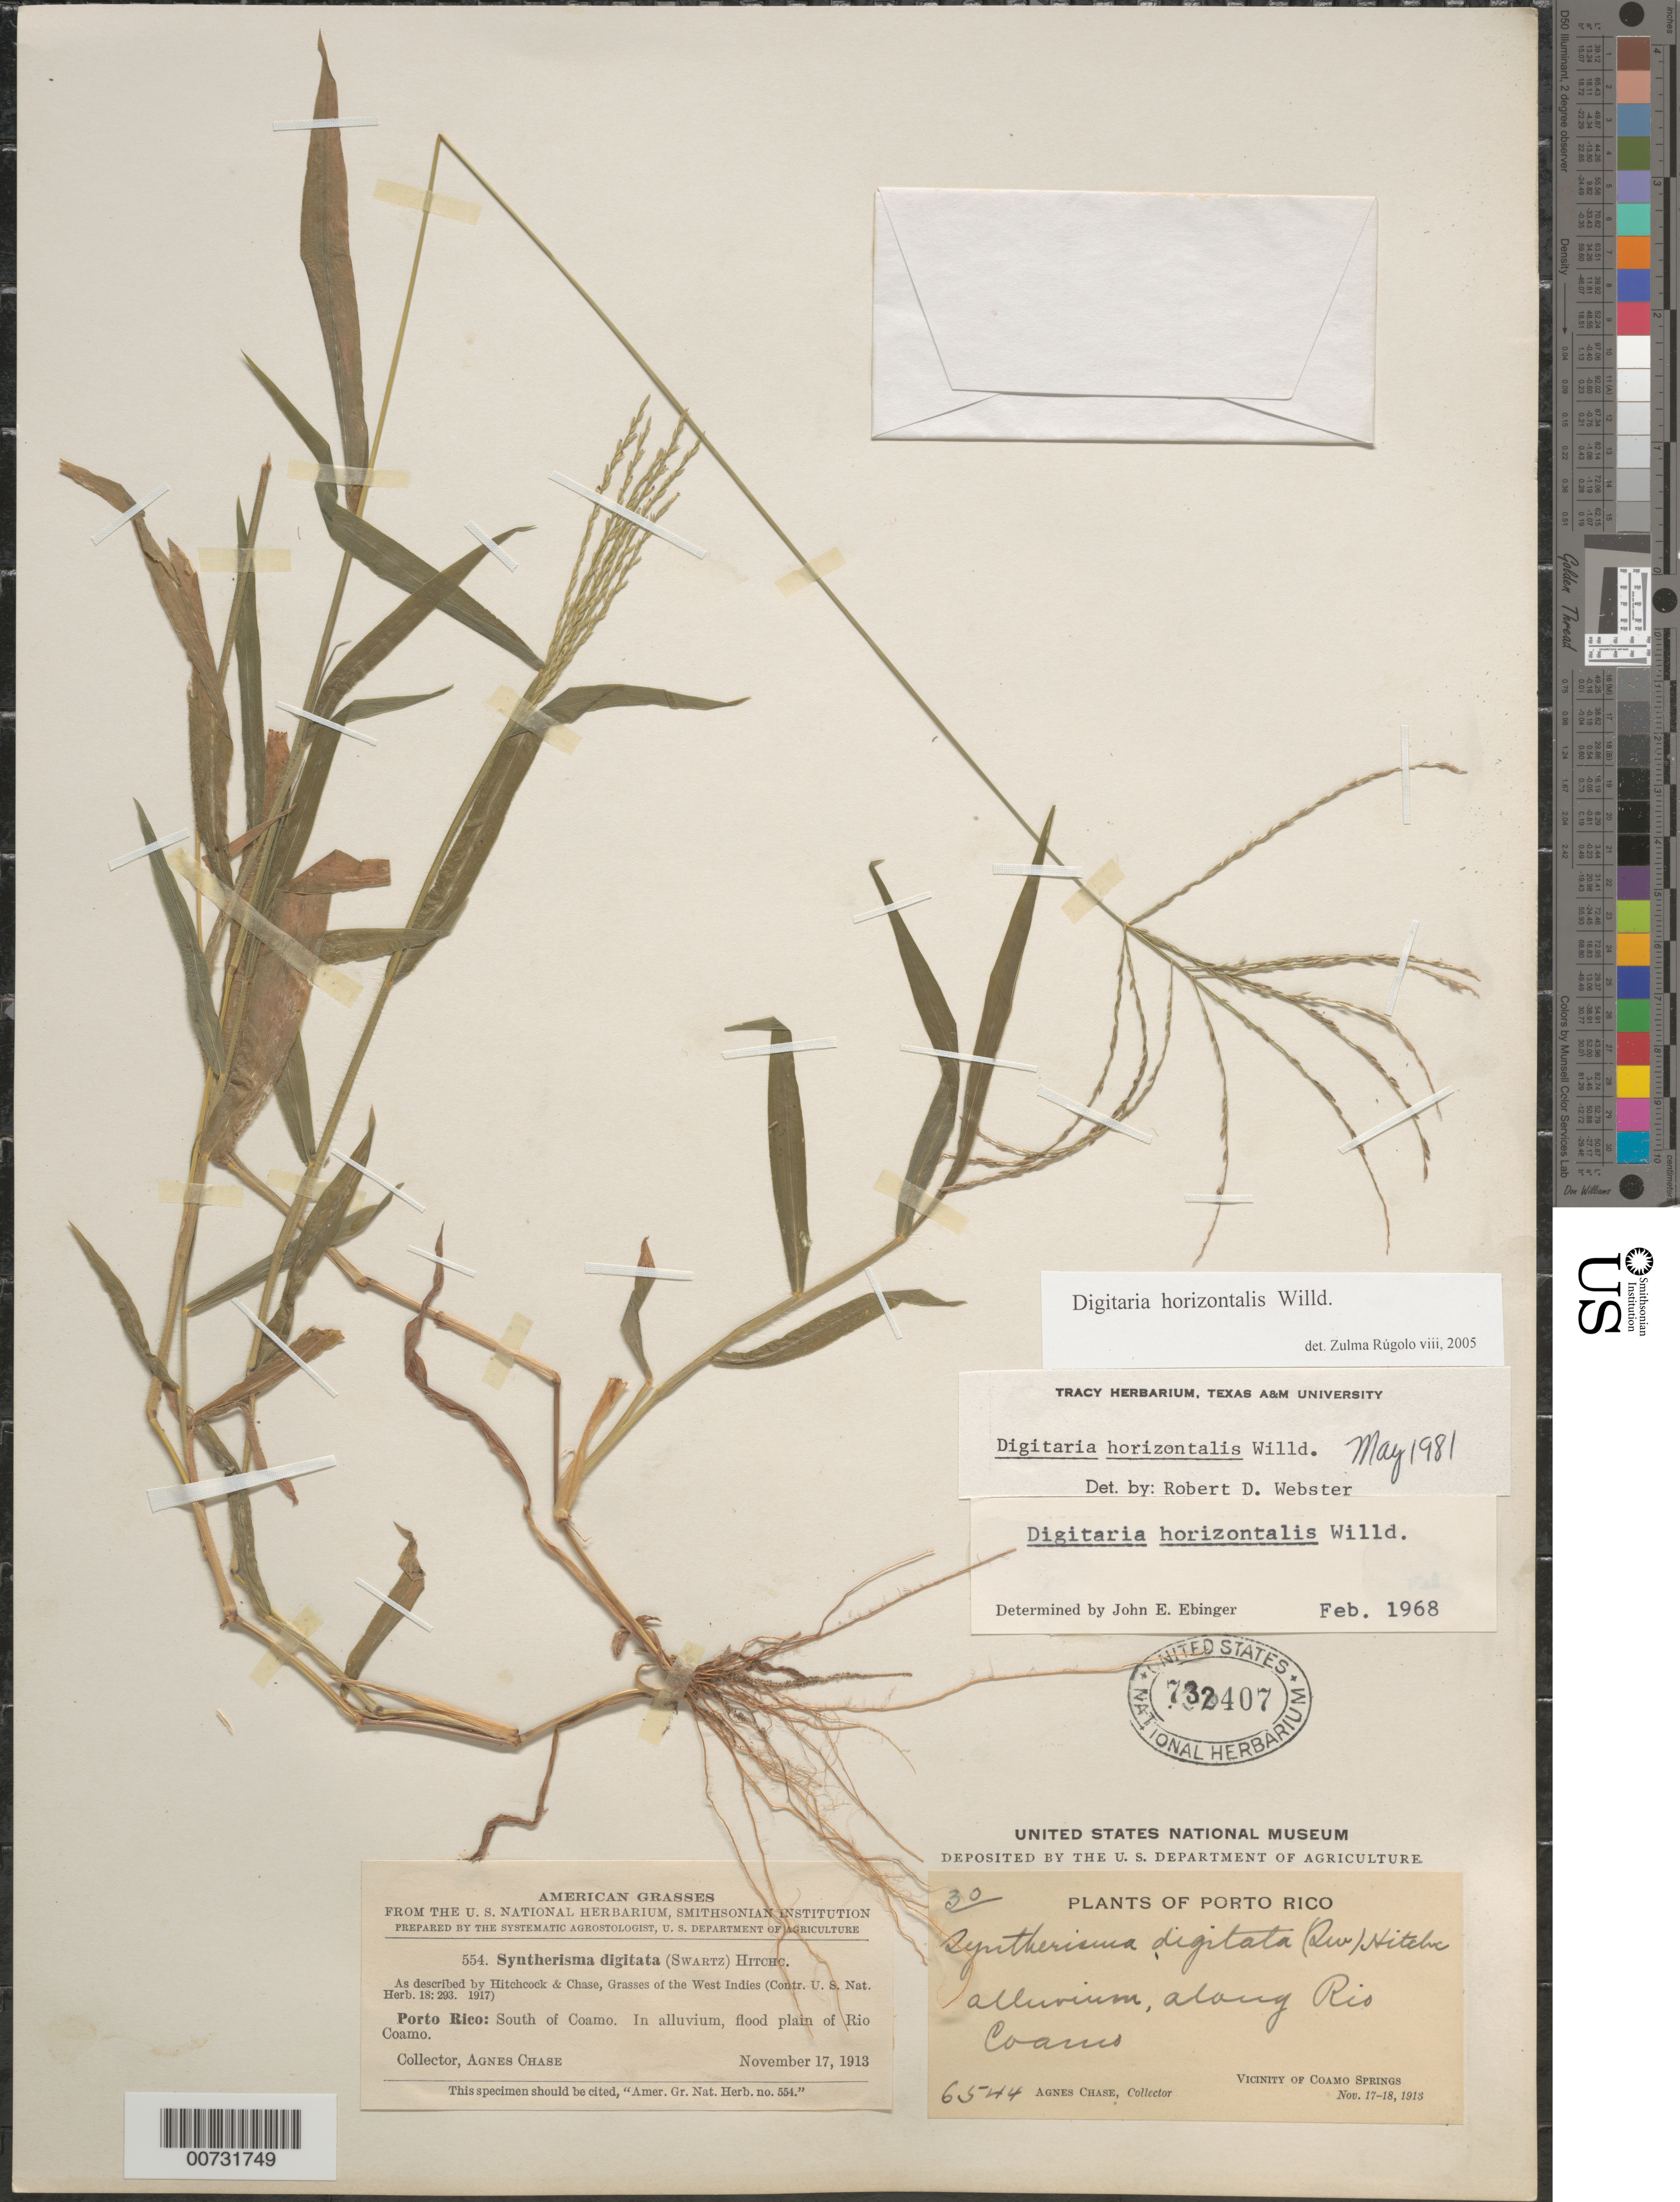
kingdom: Plantae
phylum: Tracheophyta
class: Liliopsida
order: Poales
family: Poaceae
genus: Digitaria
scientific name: Digitaria horizontalis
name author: Willd.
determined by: Webster, Robert D.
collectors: A. Chase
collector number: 6544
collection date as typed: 17 Nov 1913 and 18 Nov 1913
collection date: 1913-11-17,1913-11-18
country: Puerto Rico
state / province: Coamo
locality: Coamo Springs, along Río Coamo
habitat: Alluvium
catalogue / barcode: US 732407